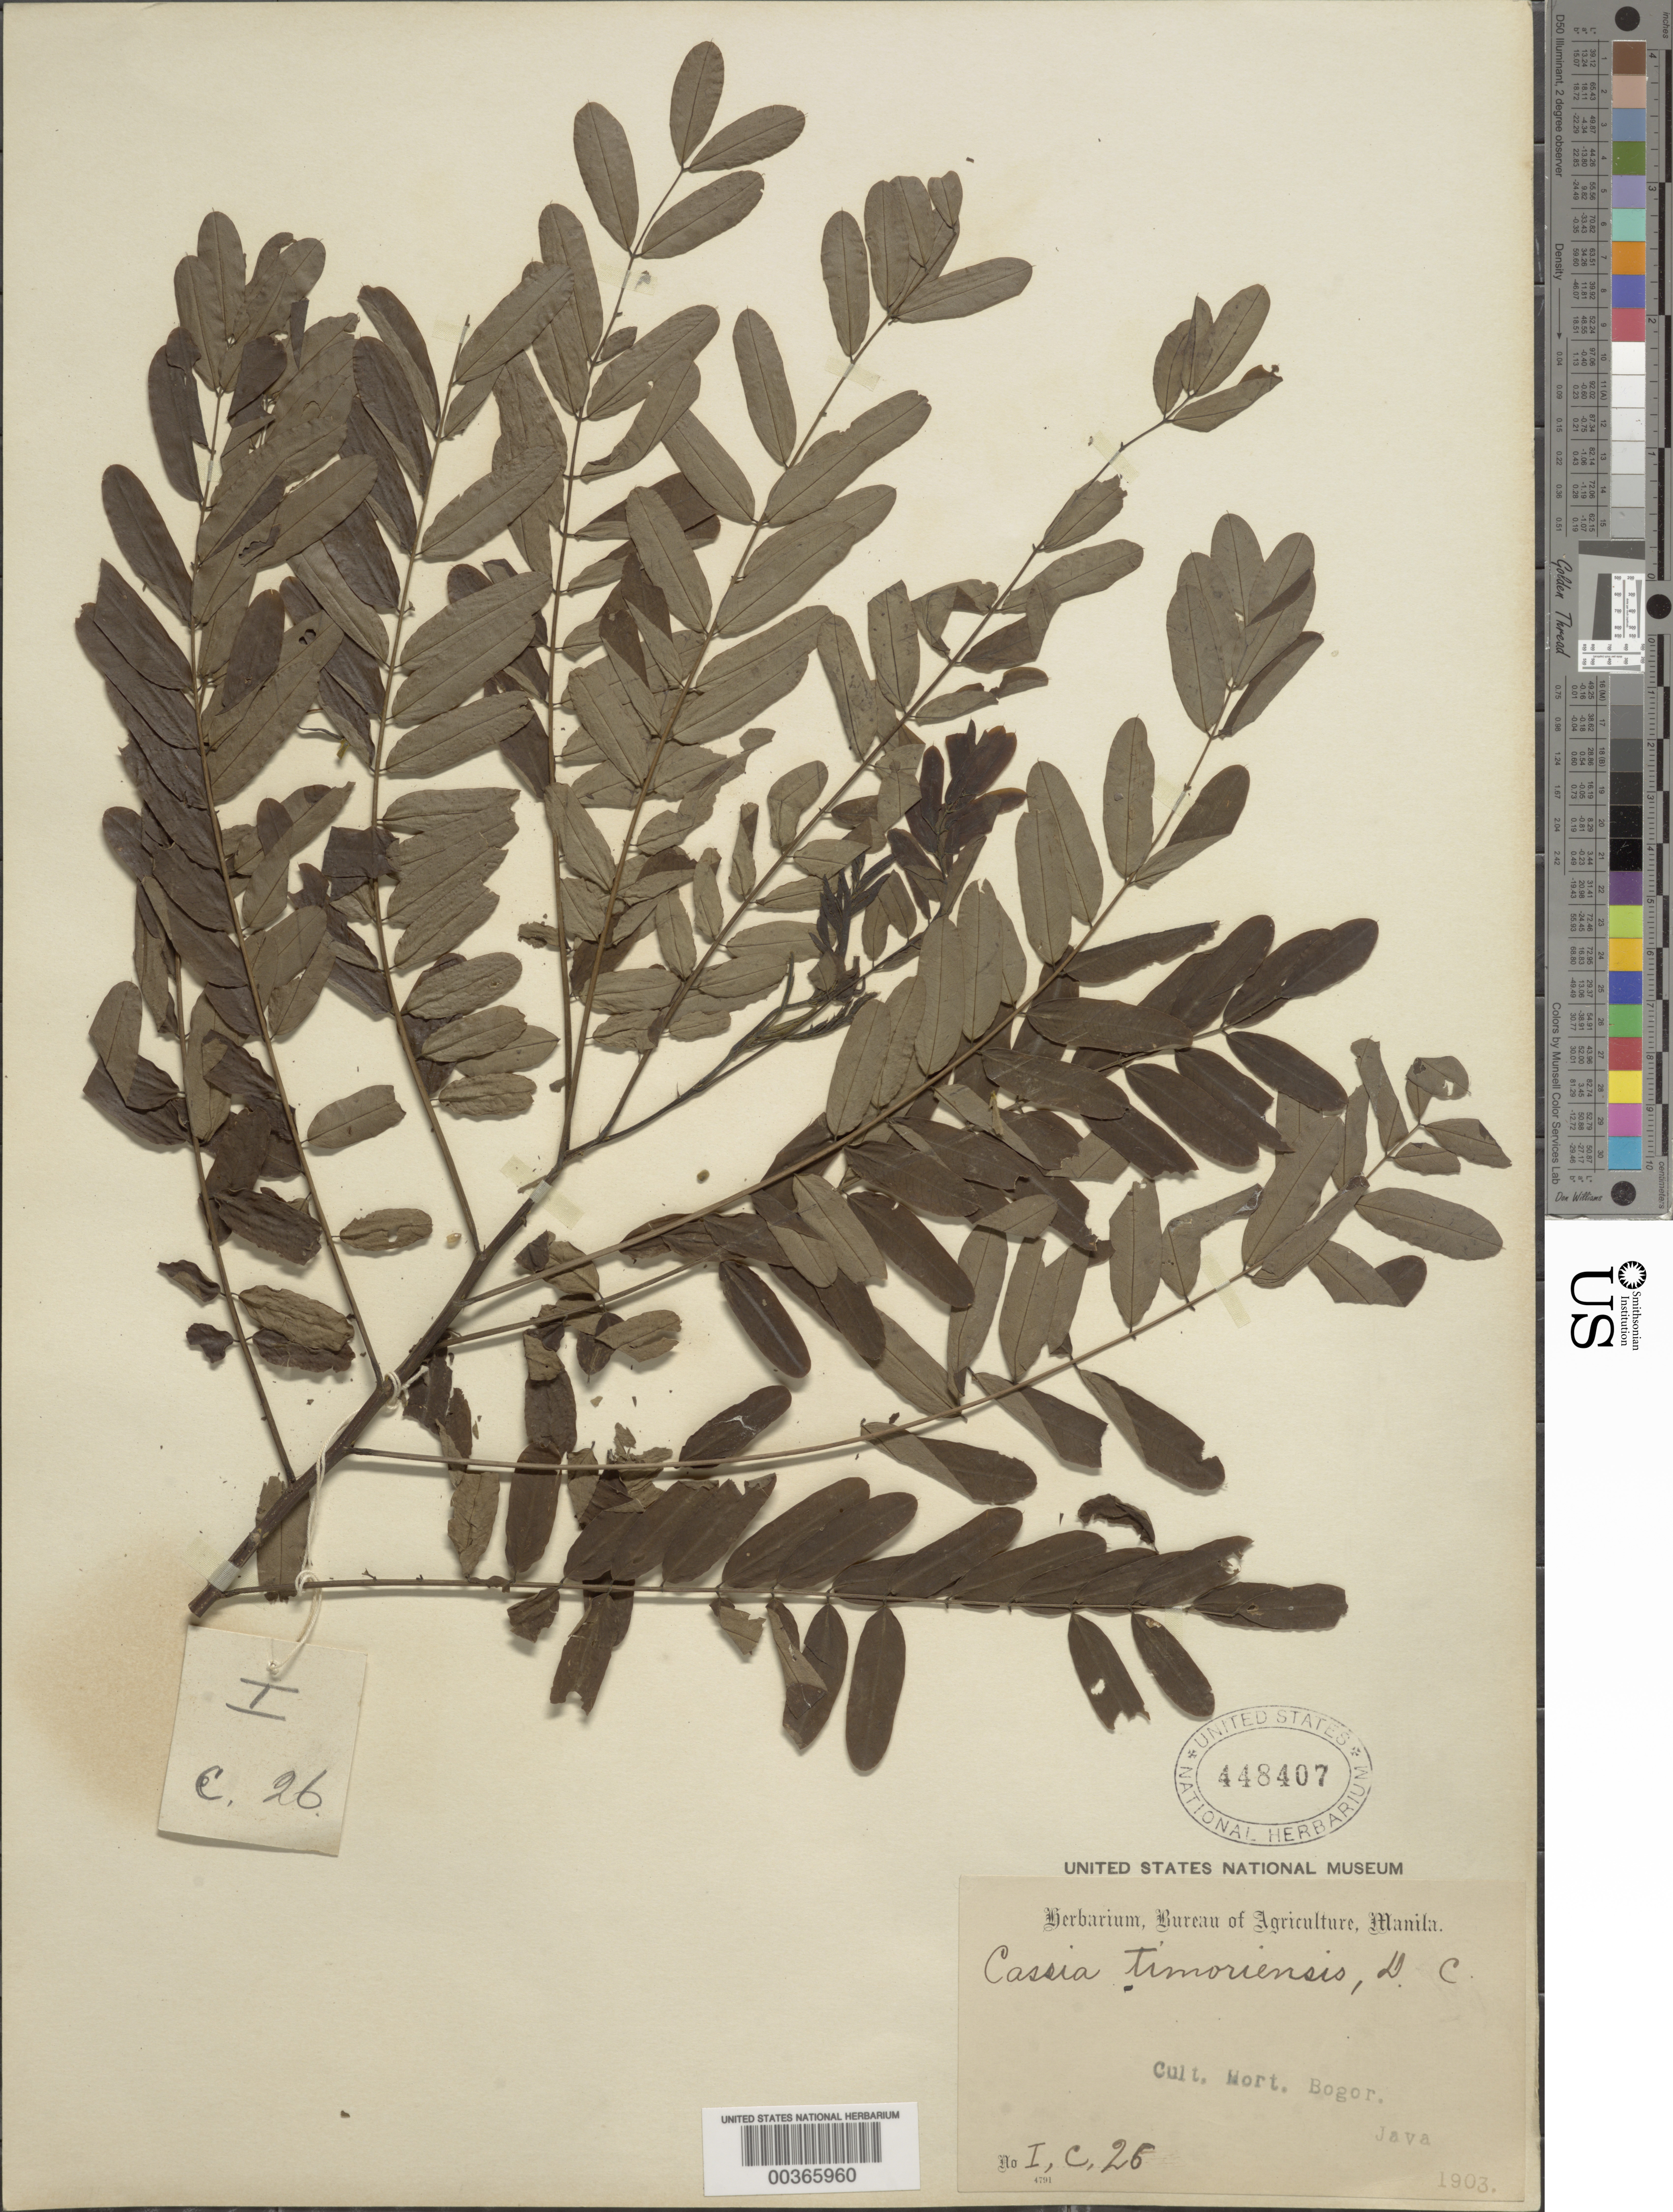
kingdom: Plantae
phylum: Tracheophyta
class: Magnoliopsida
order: Fabales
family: Fabaceae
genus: Senna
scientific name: Senna timorensis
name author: (DC.) H.S. Irwin & Barneby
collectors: F. R. Fosberg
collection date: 1946-08-19/1946-08-21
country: Micronesia, Federated States of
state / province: Kosrae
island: Lelu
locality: Lela (Lele) Harbor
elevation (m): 1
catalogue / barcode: US 448407